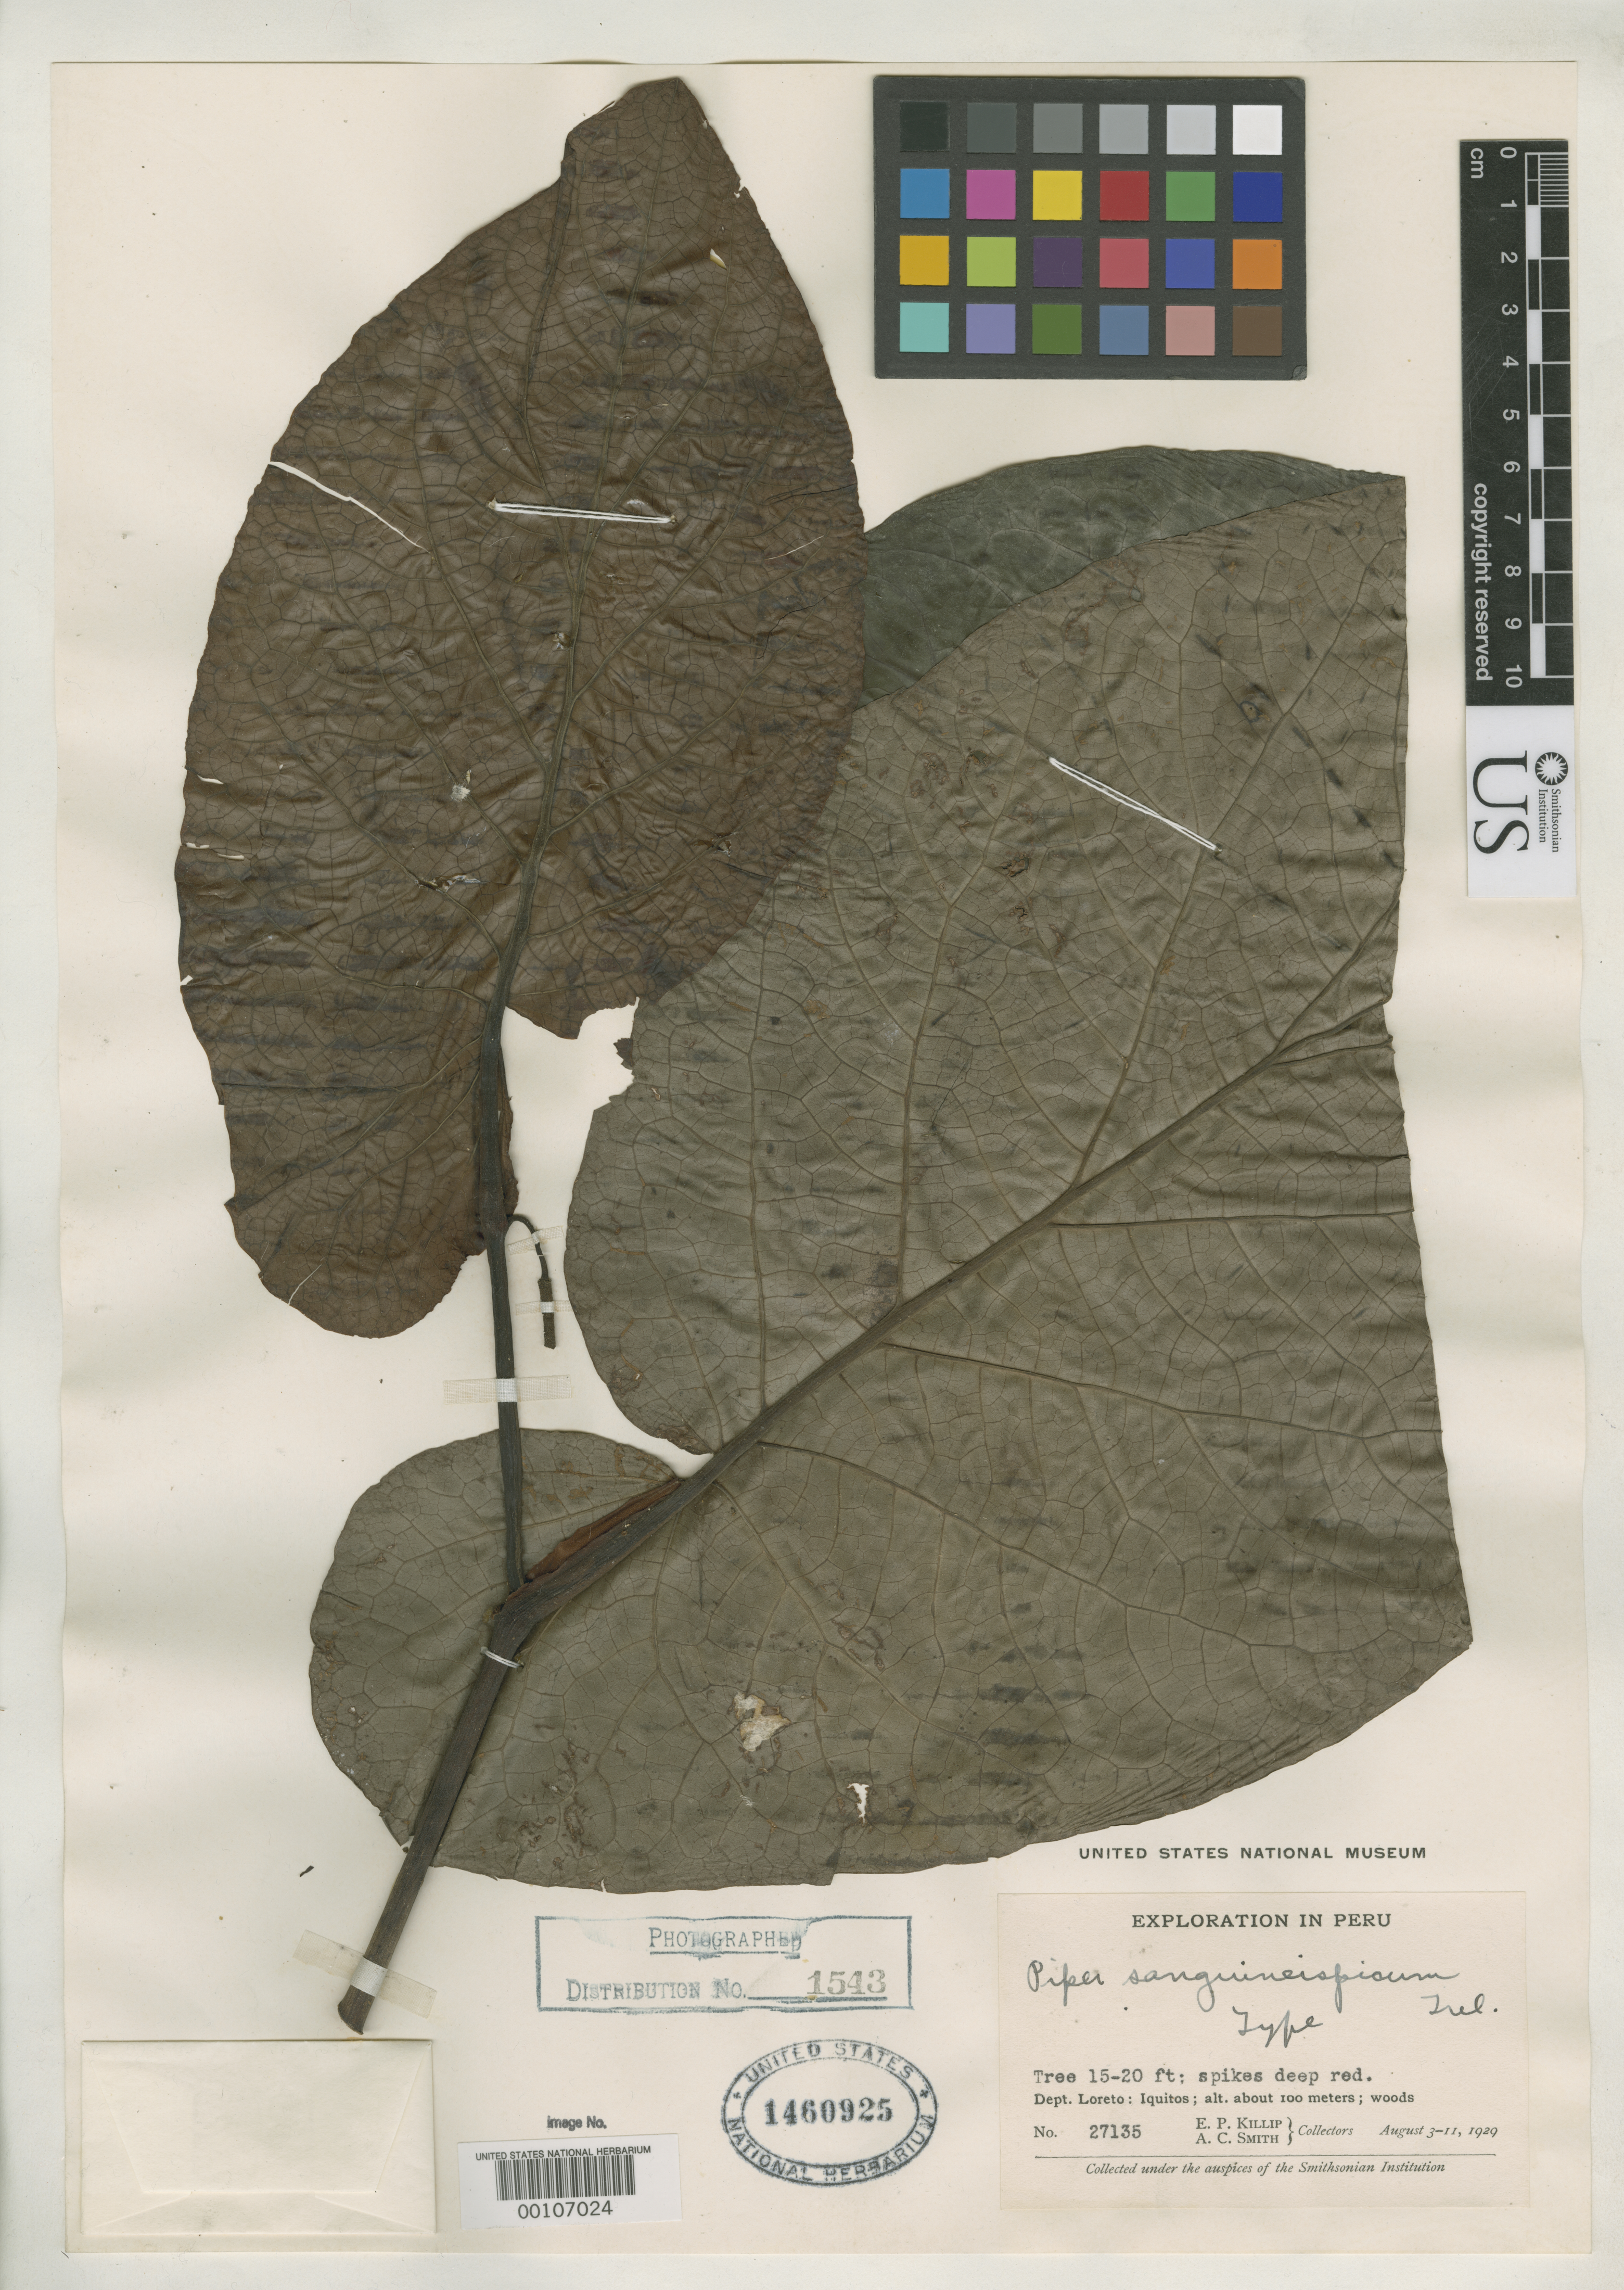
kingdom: Plantae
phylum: Tracheophyta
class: Magnoliopsida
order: Piperales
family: Piperaceae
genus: Piper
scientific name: Piper sanguineispicum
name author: Trel. in J.F. Macbr.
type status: Holotype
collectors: E. P. Killip & A. C. Smith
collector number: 27135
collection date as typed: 03 Aug 1929 to 11 Aug 1929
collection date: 1929-08-03/1929-08-11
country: Peru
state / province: Loreto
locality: Iquitos.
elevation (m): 100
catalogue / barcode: US 1460925